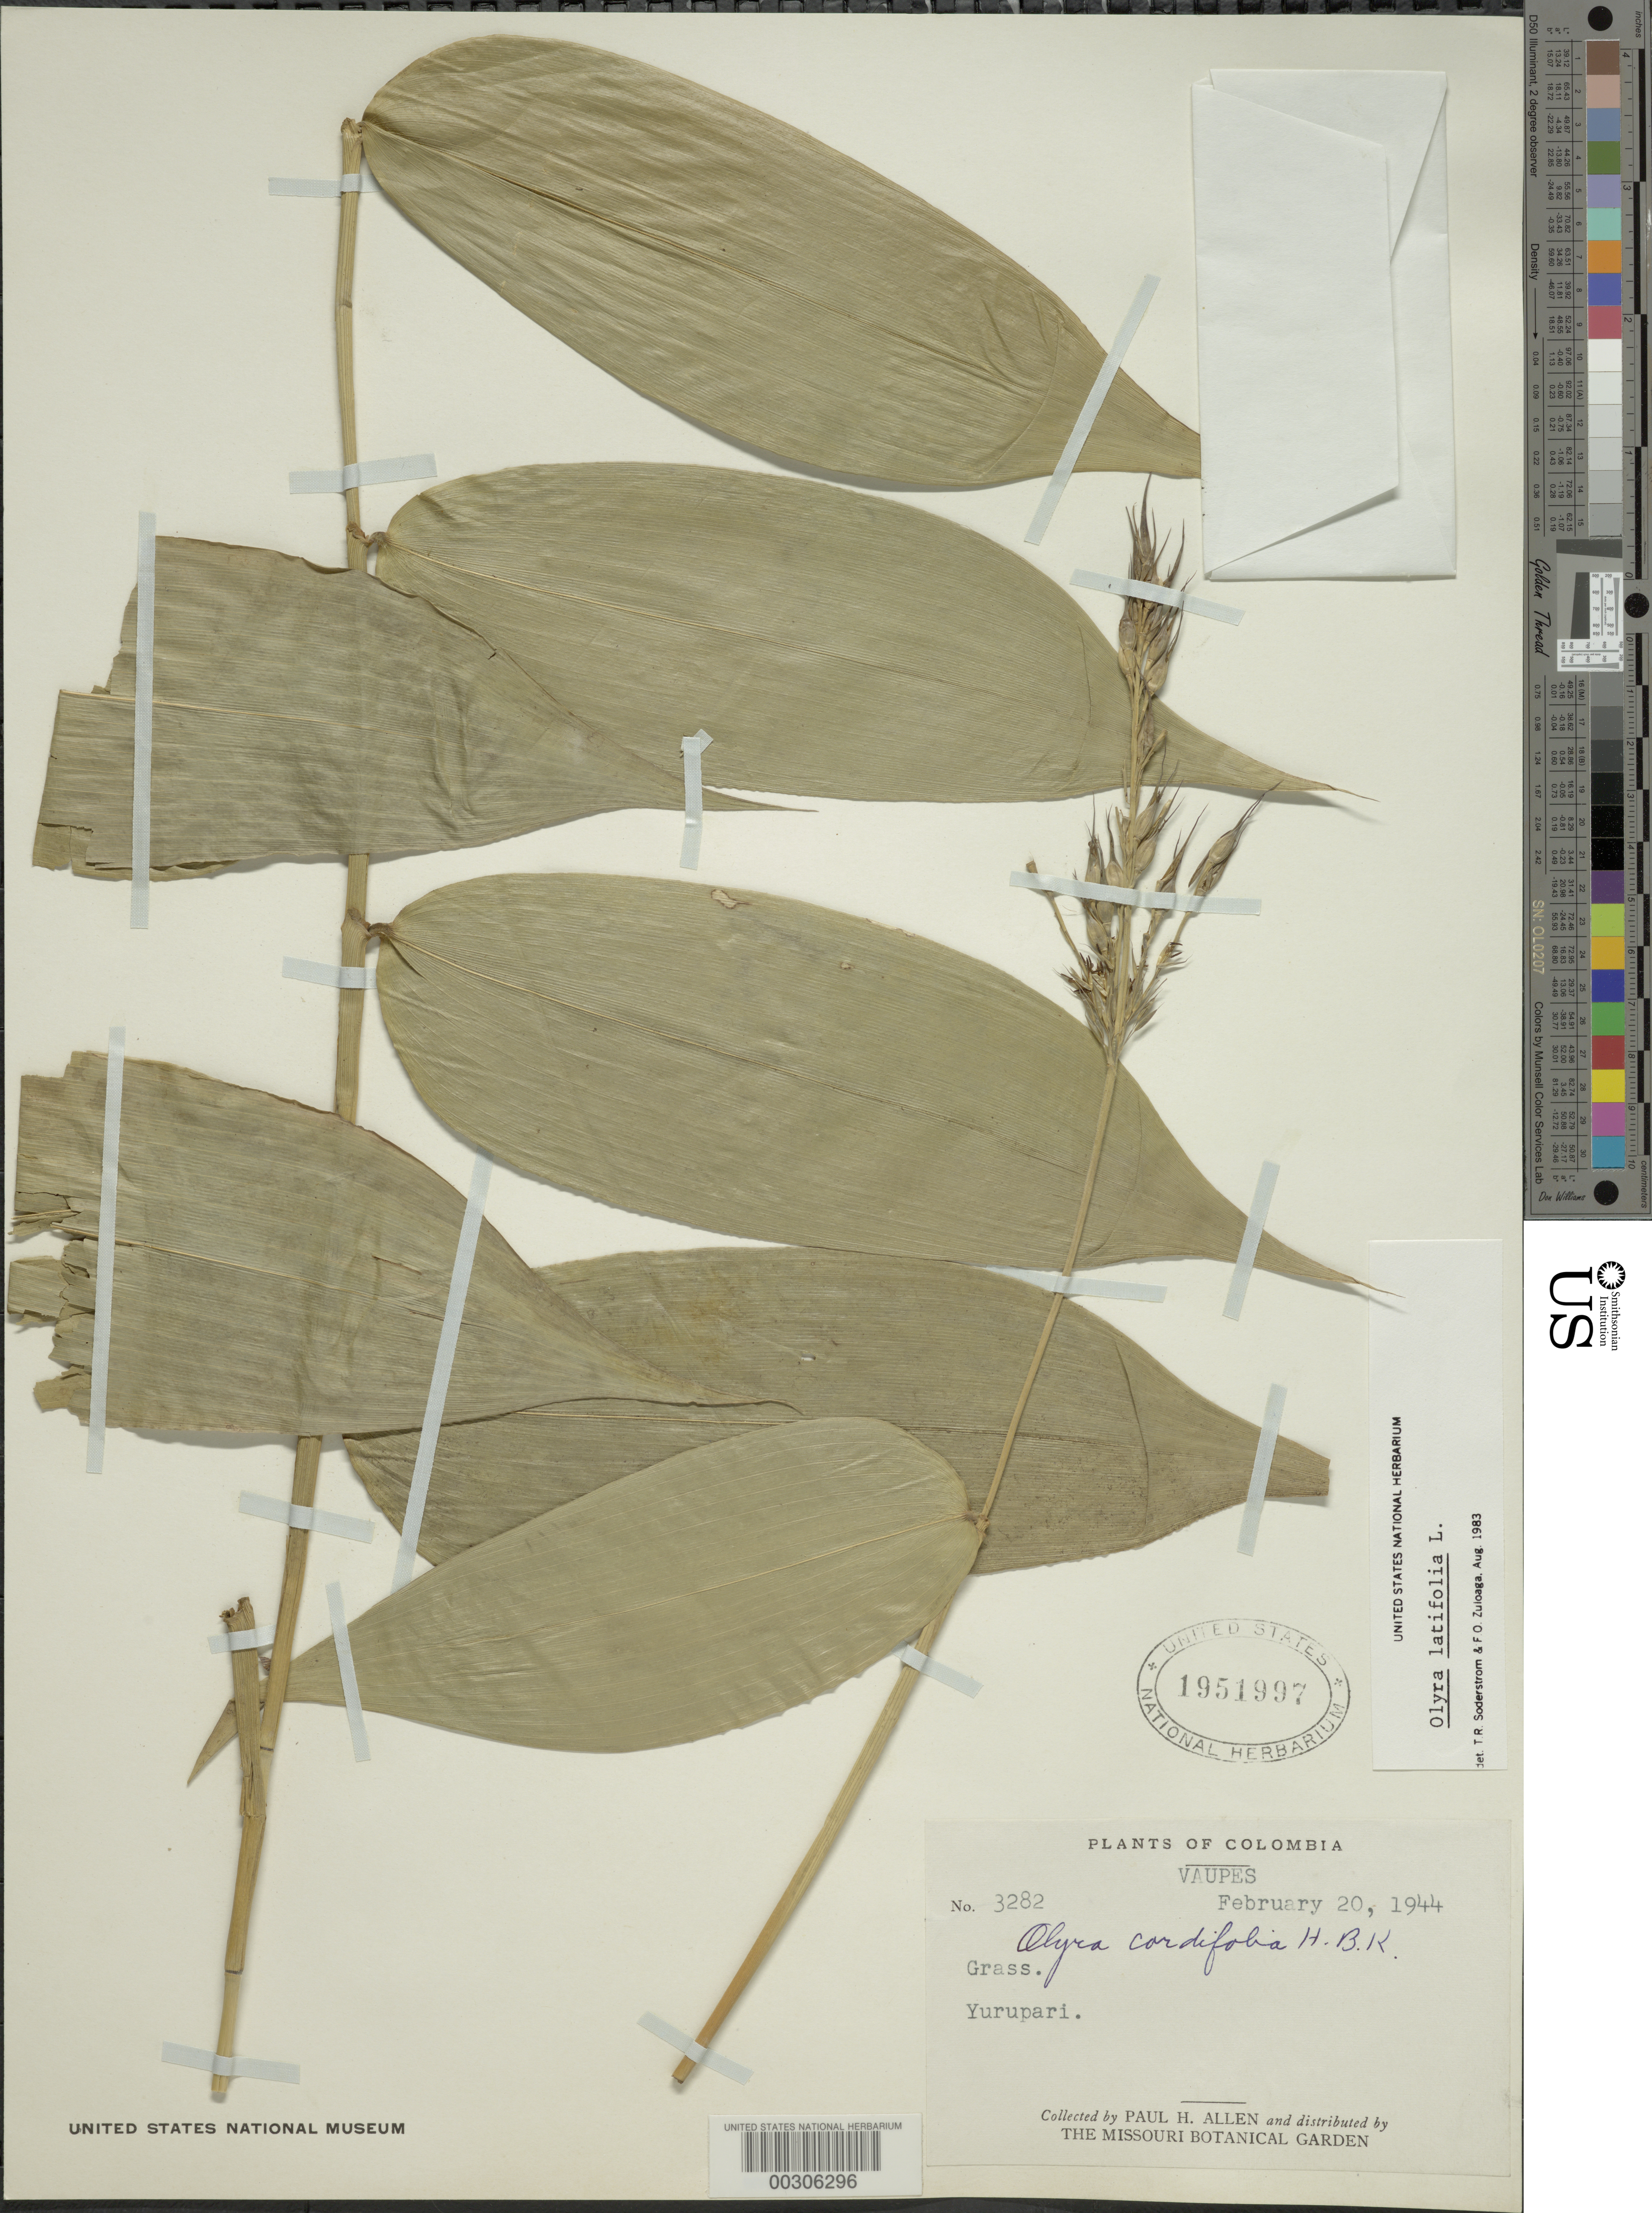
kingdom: Plantae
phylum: Tracheophyta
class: Liliopsida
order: Poales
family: Poaceae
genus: Olyra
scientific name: Olyra latifolia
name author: L.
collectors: P. H. Allen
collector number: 3282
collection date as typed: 20 Feb 1944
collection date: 1944-02-20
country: Colombia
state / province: Vaupés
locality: Yurupari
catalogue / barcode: US 1951997